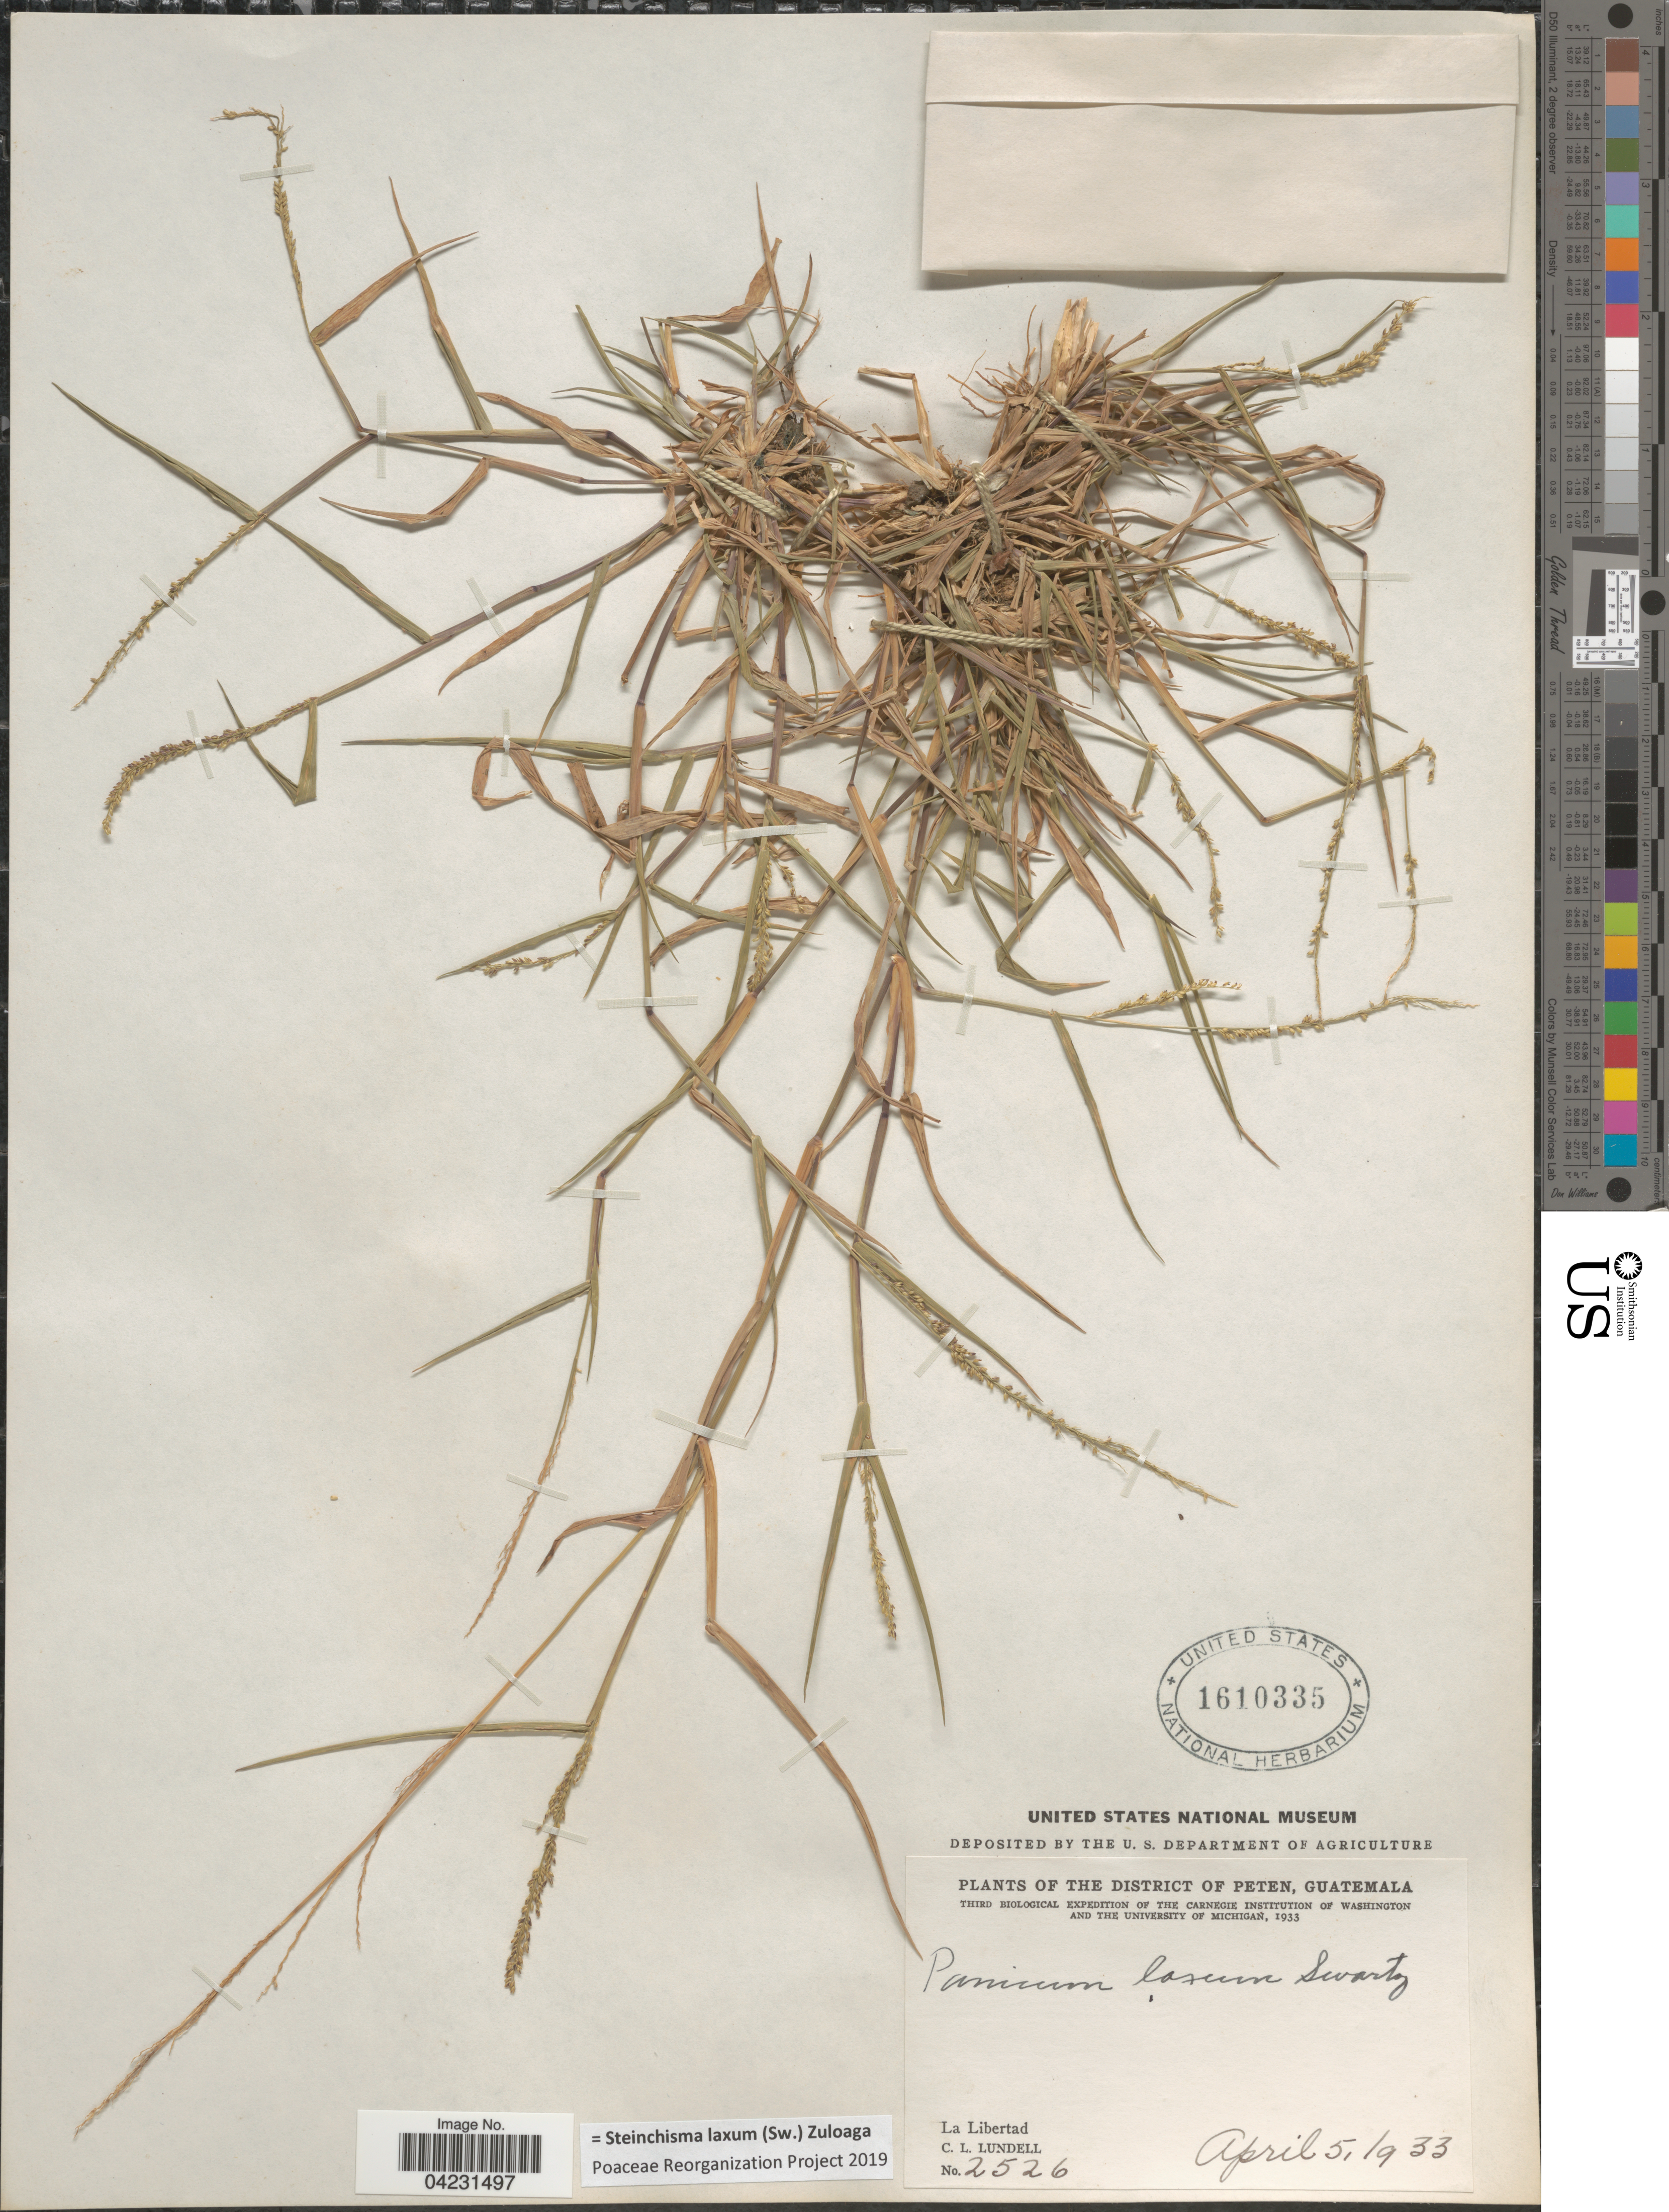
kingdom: Plantae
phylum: Tracheophyta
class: Liliopsida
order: Poales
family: Poaceae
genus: Steinchisma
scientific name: Steinchisma laxum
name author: (Sw.) Zuloaga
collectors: C. L. Lundell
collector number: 2526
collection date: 1933-04-05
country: Guatemala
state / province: El Peten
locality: District of Peten. Third Biological Expedition of the Carnegie Institution of Washington and the University of Michigan, 1933. La Libertad.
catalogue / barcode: US 1610335